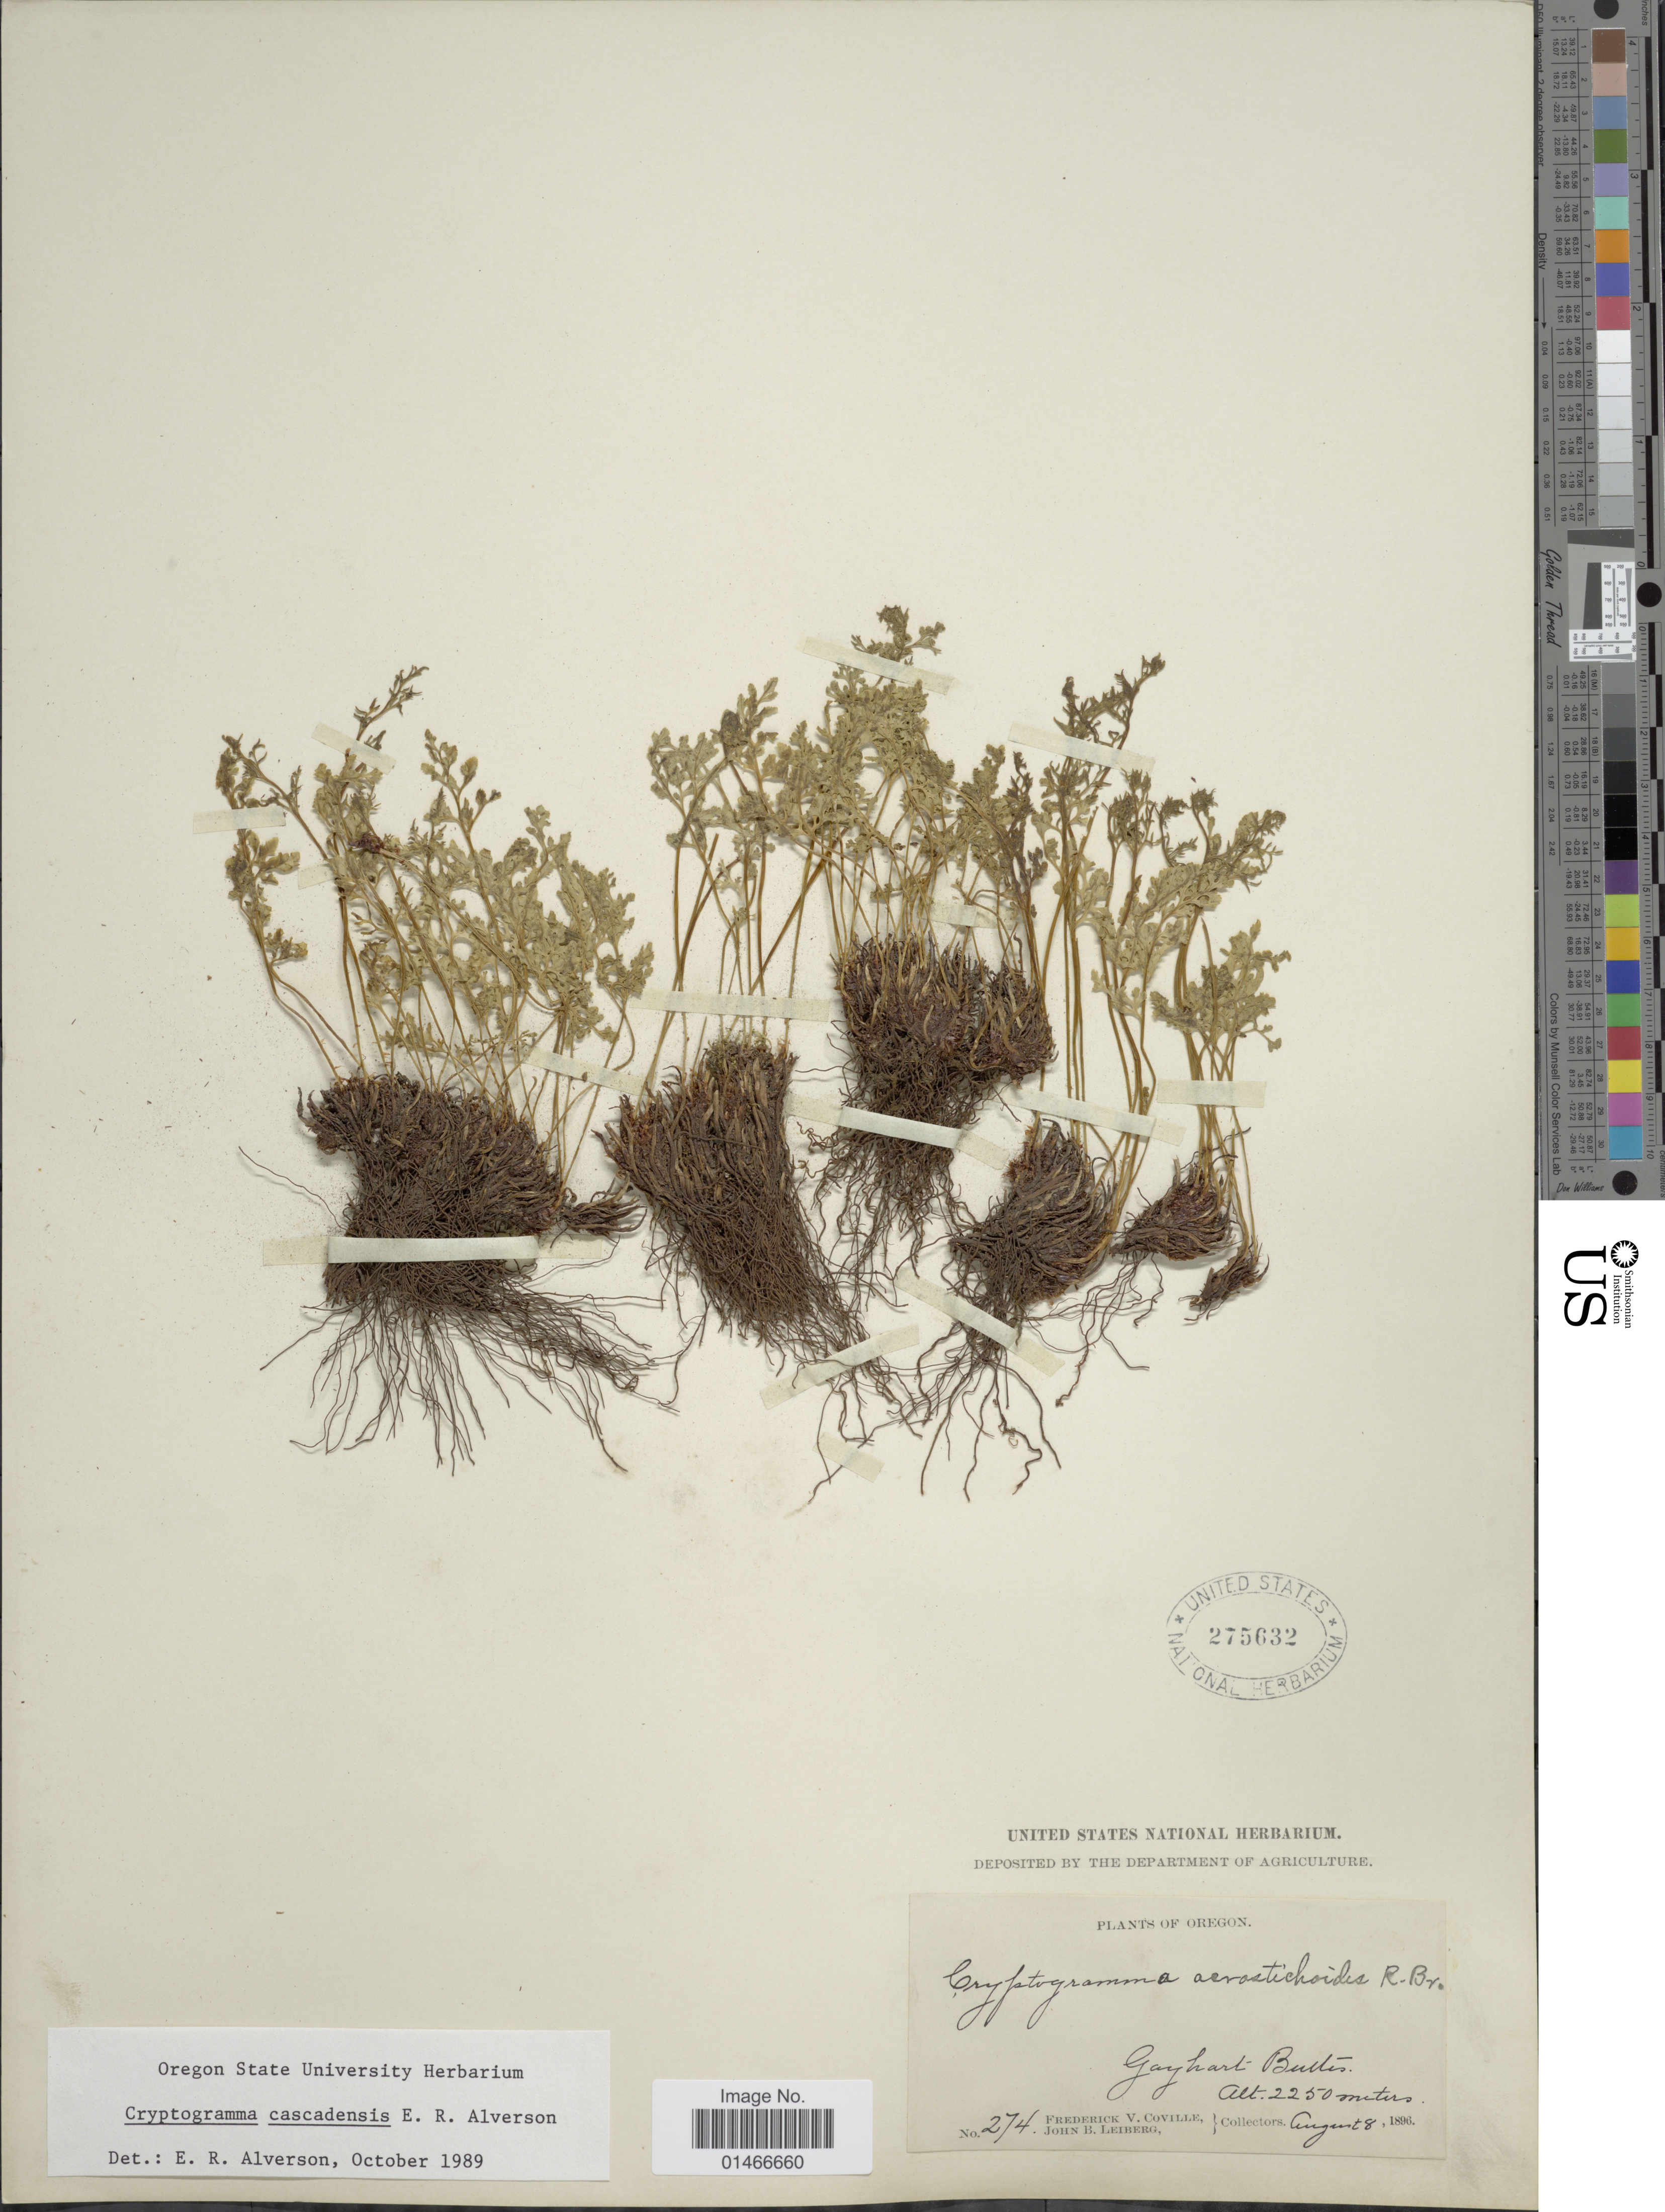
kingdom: Plantae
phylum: Tracheophyta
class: Polypodiopsida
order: Polypodiales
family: Pteridaceae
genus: Cryptogramma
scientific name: Cryptogramma cascadensis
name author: Alverson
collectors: F. V. Coville & J. B. Leiberg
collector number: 274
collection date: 1896-08-08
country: United States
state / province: Oregon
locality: Gayhart Buttes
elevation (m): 2250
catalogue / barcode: US 275632